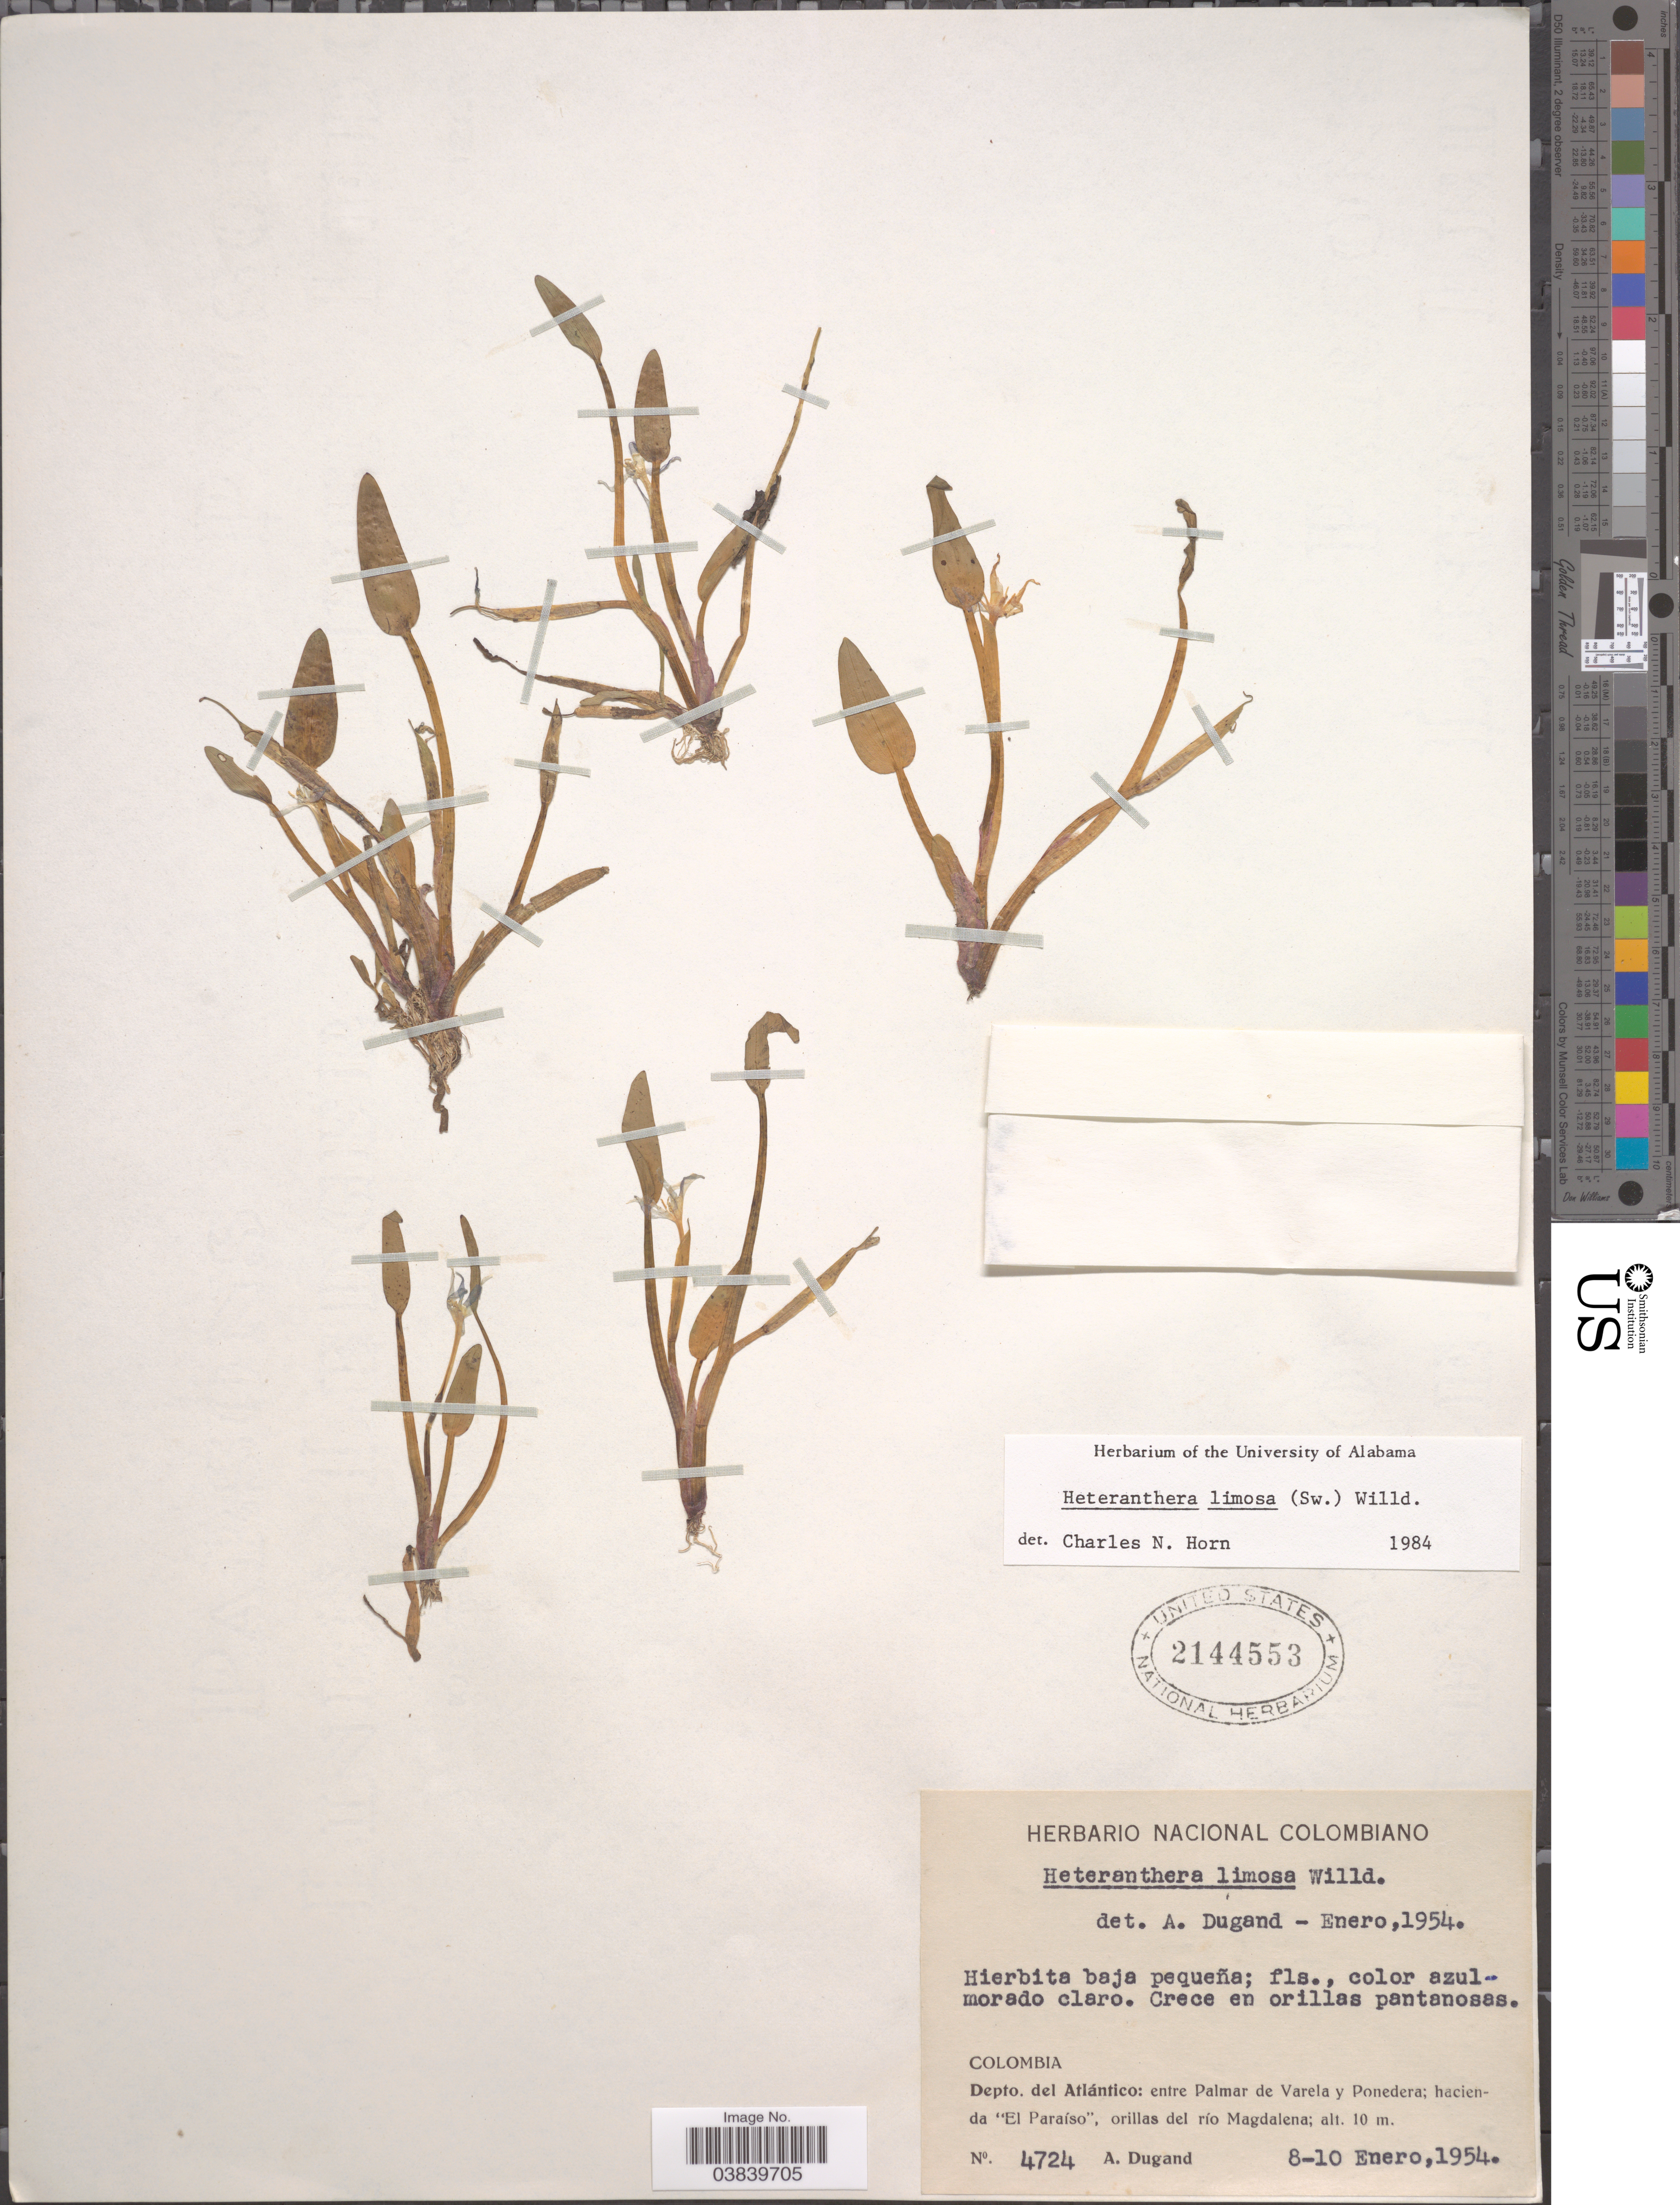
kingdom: Plantae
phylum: Tracheophyta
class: Liliopsida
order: Commelinales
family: Pontederiaceae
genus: Heteranthera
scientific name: Heteranthera limosa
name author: (Sw.) Willd.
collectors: A. Dugand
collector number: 4724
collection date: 1954-01-08/1954-01-10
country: Colombia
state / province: Atlántico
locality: Depto. del Atlántico: entre Palmar de Varela y Ponedera; hacienda "El Paraíso", orillas del río Magdalena.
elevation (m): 10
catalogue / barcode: US 2144553